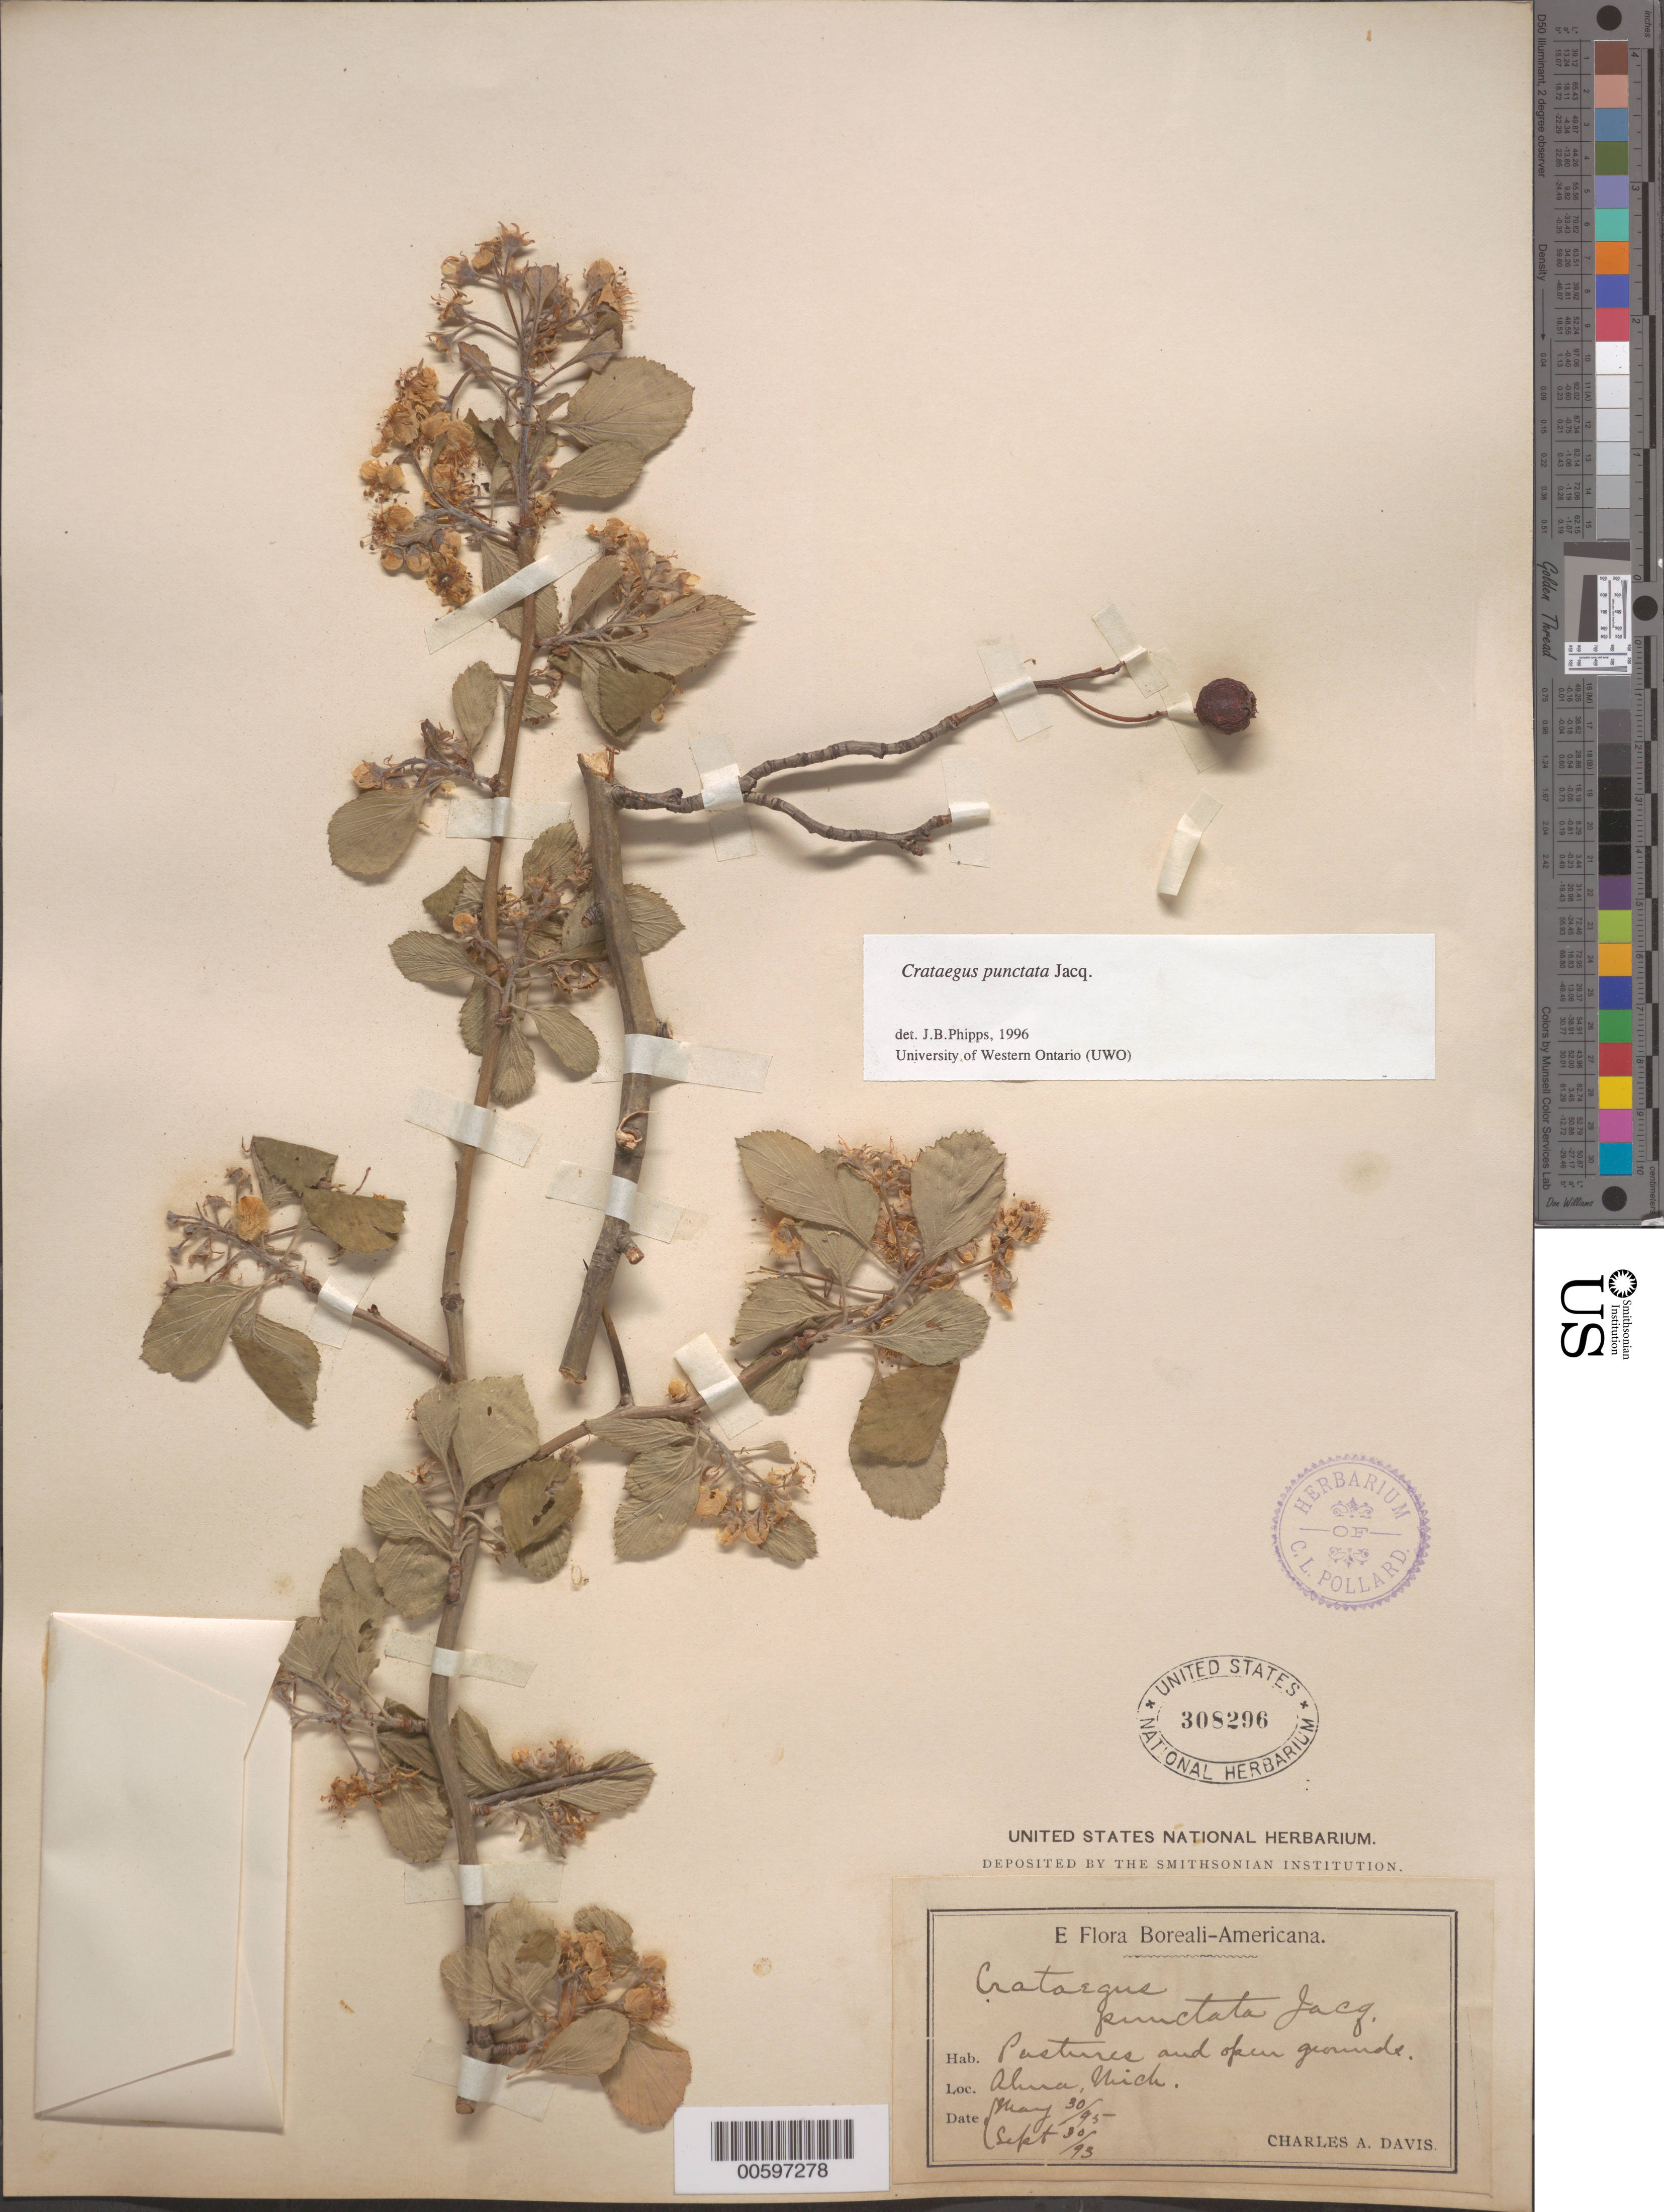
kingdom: Plantae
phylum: Tracheophyta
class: Magnoliopsida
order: Rosales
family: Rosaceae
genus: Crataegus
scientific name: Crataegus punctata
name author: Jacq.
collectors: C. Davis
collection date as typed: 30 May 1895 and 30 Sep 1895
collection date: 1895-05-30,1895-09-30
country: United States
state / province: Michigan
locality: Alina (?)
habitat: Pastures and open grounds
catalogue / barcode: US 308296